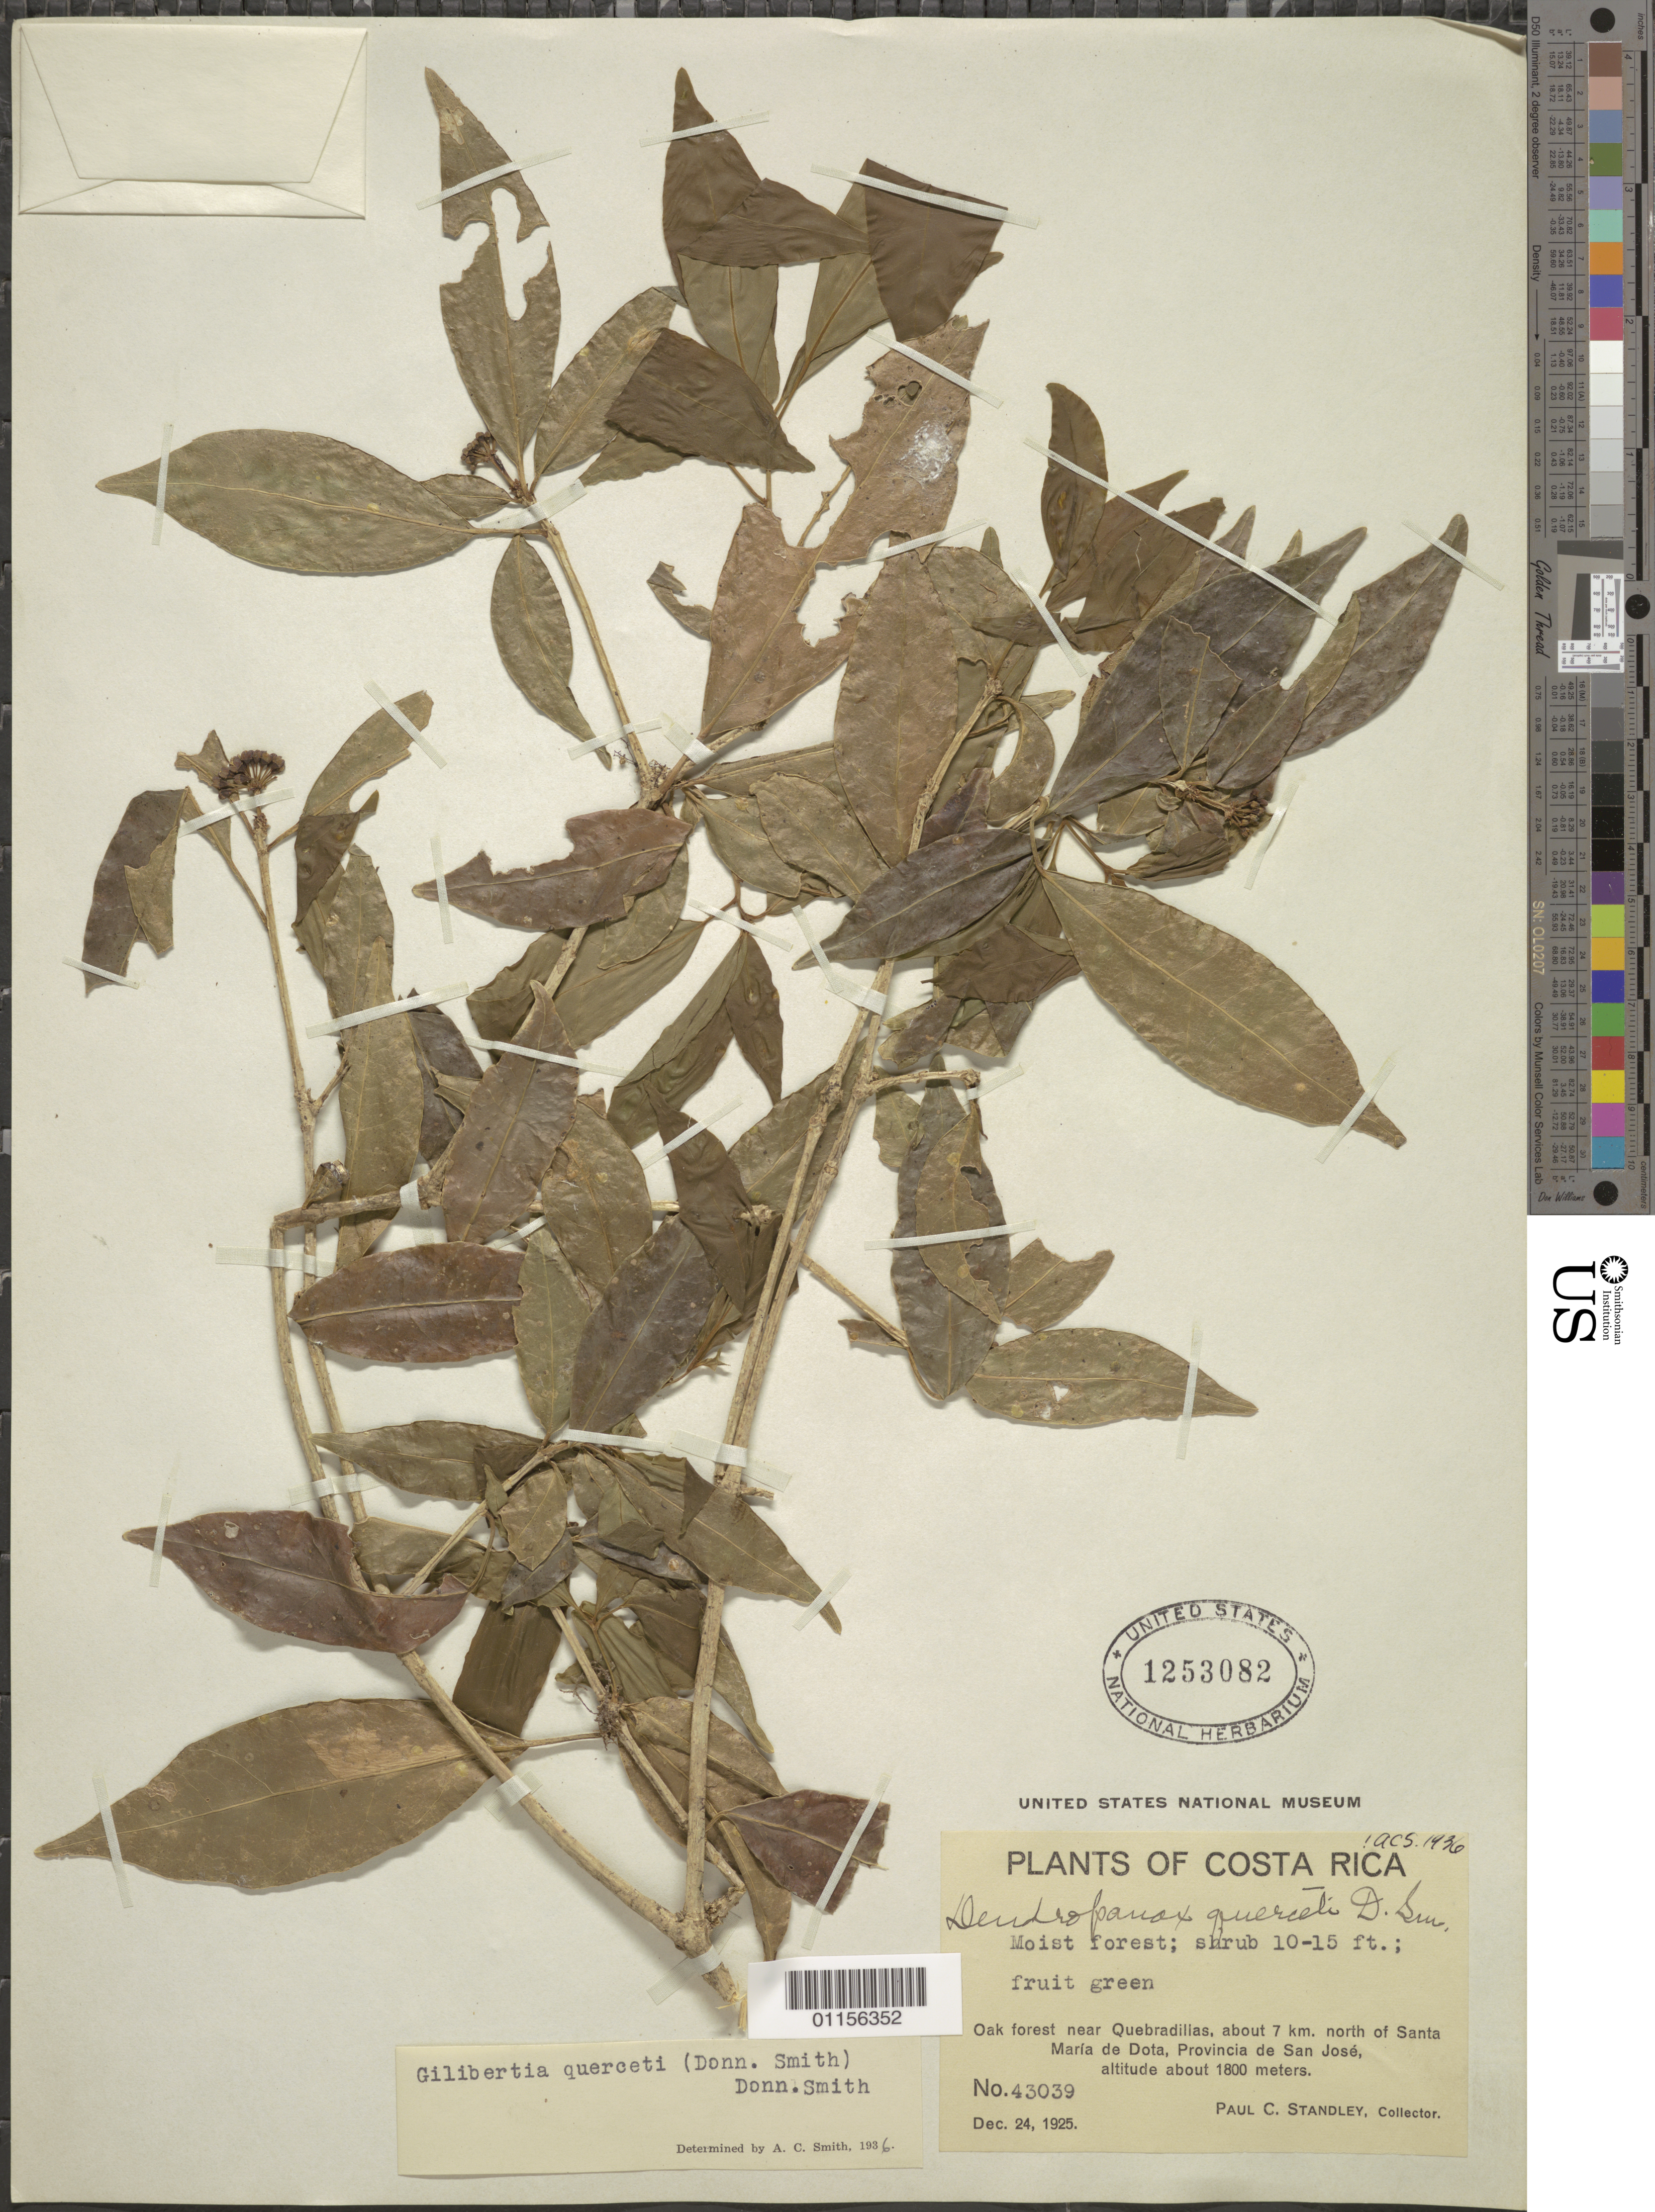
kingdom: Plantae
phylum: Tracheophyta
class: Magnoliopsida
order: Apiales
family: Araliaceae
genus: Dendropanax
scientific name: Dendropanax querceti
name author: Donn. Sm.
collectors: P. C. Standley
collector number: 43039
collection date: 1925-12-24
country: Costa Rica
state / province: San José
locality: Near Quebradillas, about 7 km N of Santa Maria de Dota.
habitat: Shrub. In moist forest.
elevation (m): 1800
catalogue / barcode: US 1253082